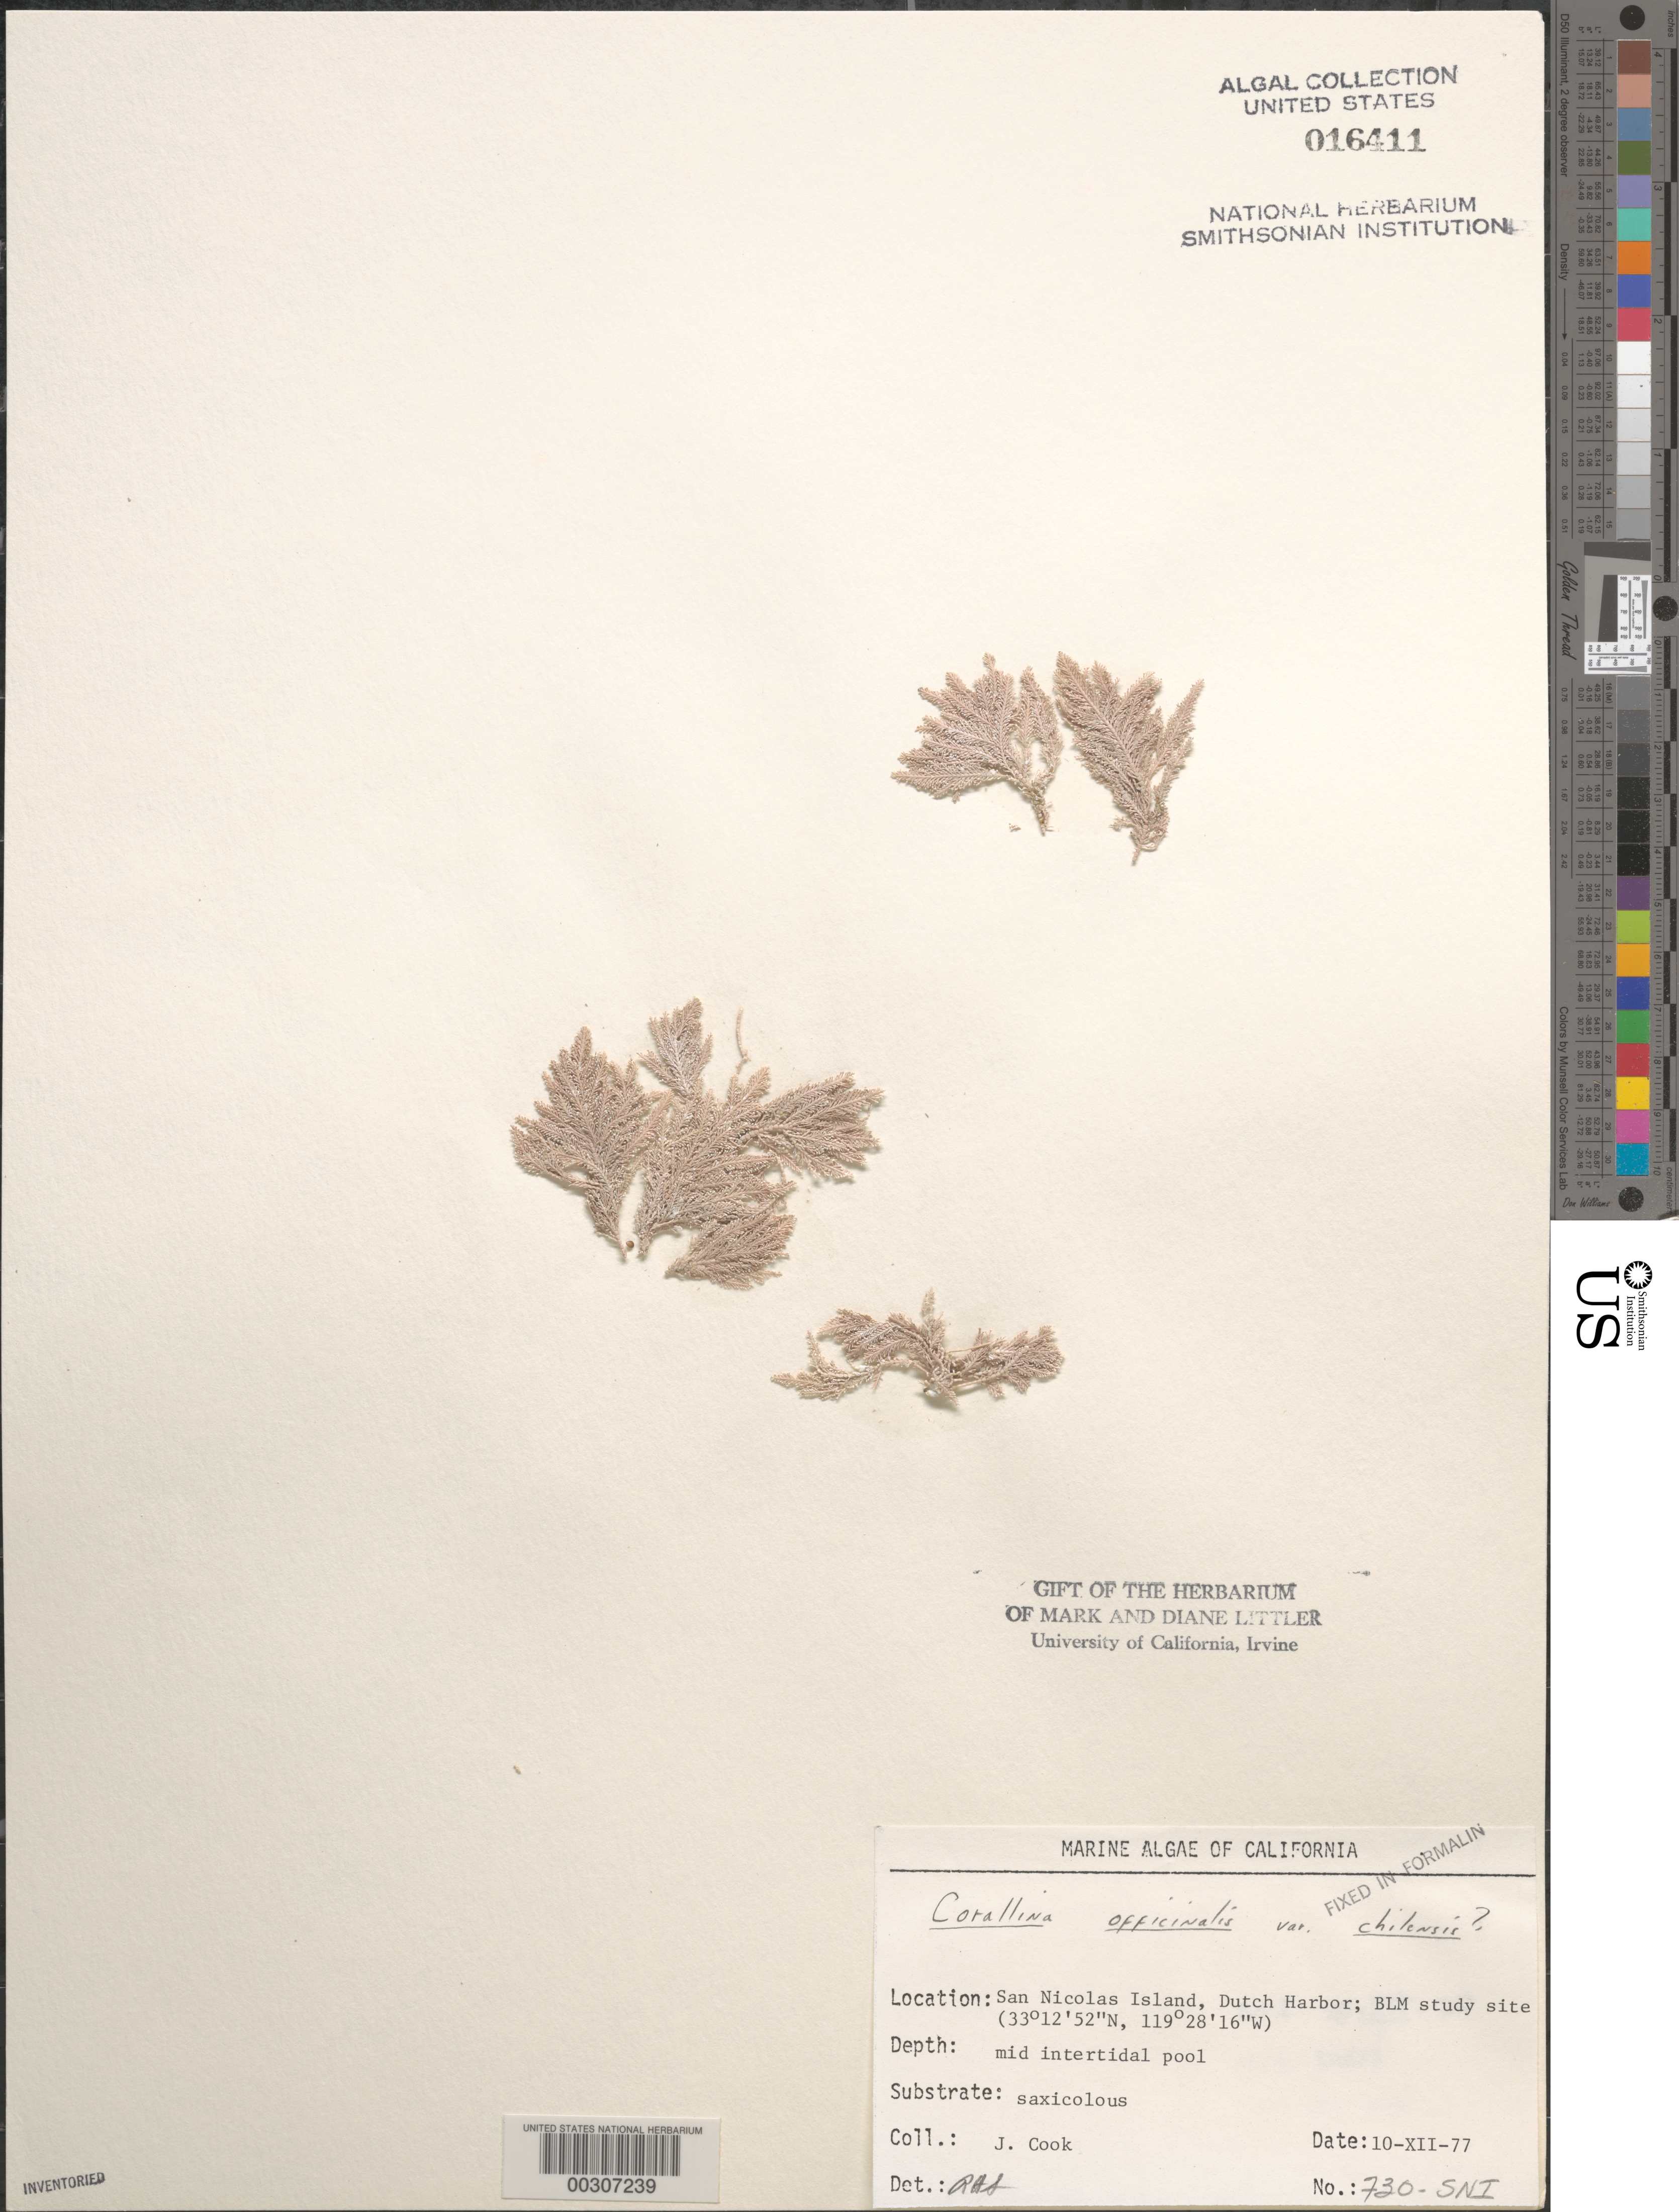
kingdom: Plantae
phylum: Rhodophyta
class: Florideophyceae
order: Corallinales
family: Corallinaceae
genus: Corallina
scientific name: Corallina officinalis var. chilensis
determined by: Sims, Robert H.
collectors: J. Cook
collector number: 730-sni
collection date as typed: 10 Dec 1977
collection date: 1977-12-10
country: United States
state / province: California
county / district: Ventura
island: San Nicolas Island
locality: Dutch Harbor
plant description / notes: BLM-SOCALBIGHT Rocky Intertidal Survey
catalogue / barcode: US 16411